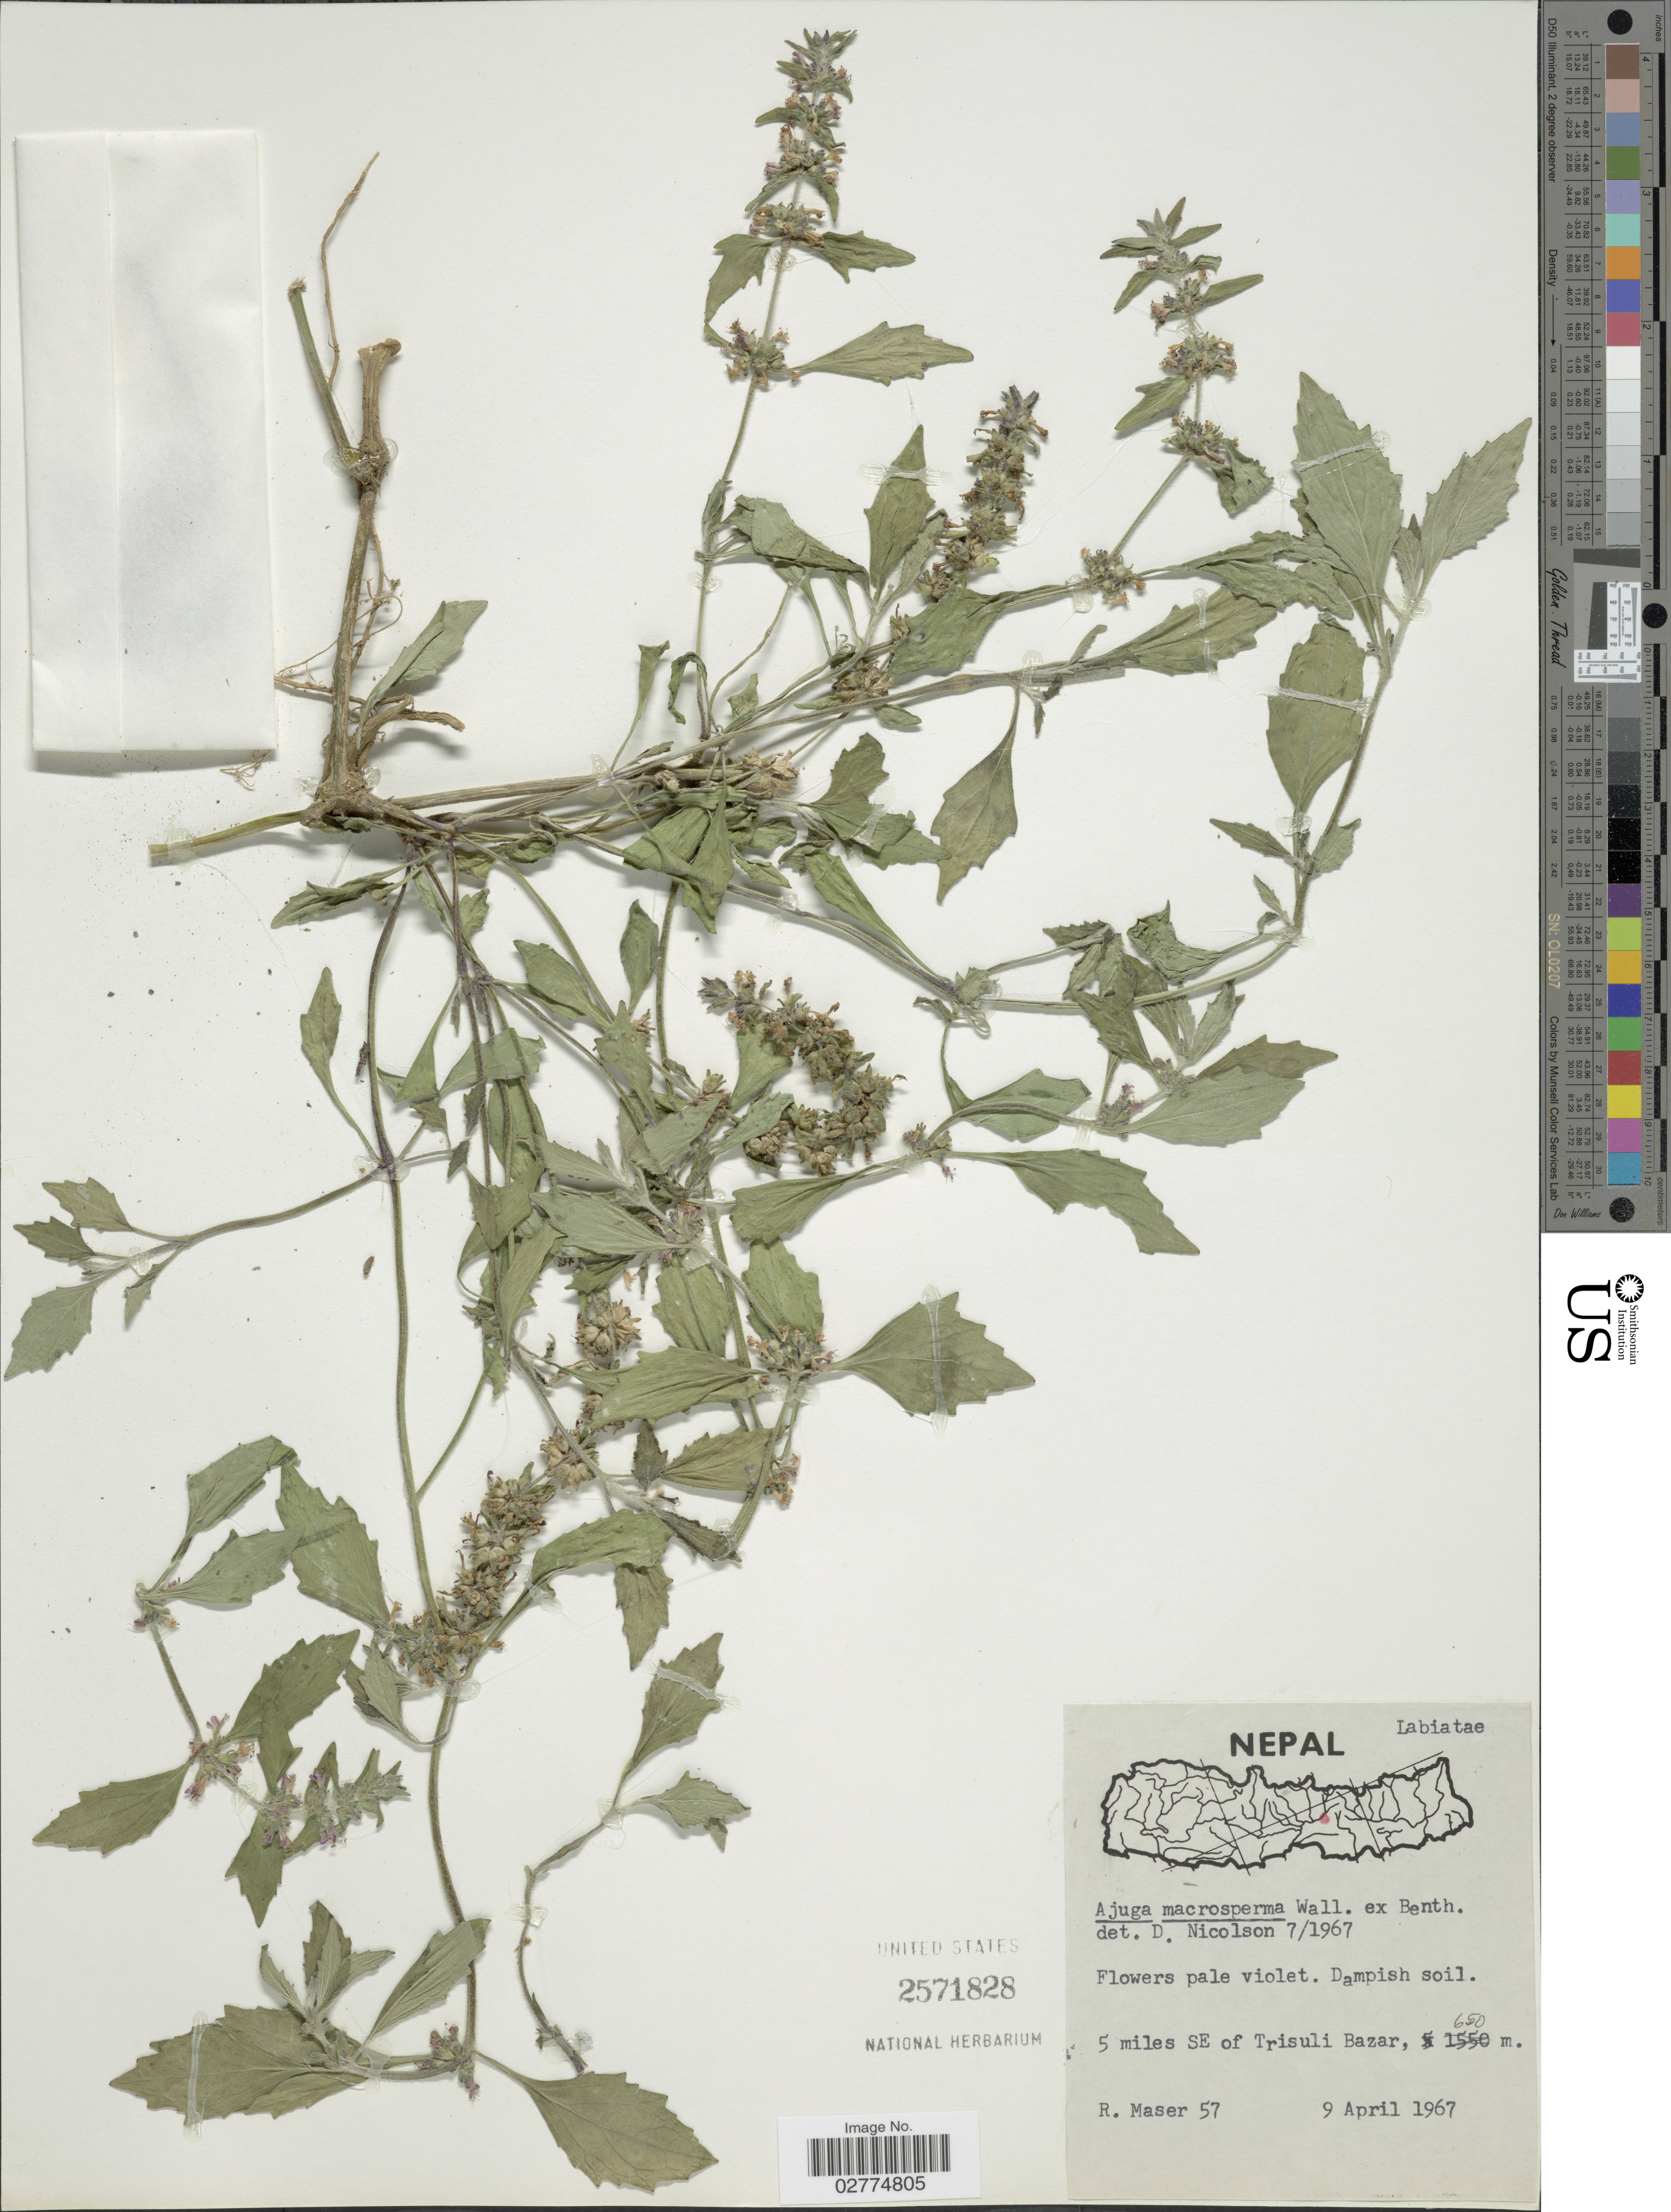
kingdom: Plantae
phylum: Tracheophyta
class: Magnoliopsida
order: Lamiales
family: Lamiaceae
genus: Ajuga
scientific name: Ajuga macrosperma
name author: Wall.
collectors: R. Maser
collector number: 57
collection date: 1967-04-09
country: Nepal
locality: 5 miles SE of Trisuli Bazar.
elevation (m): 650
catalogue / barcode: US 2571828